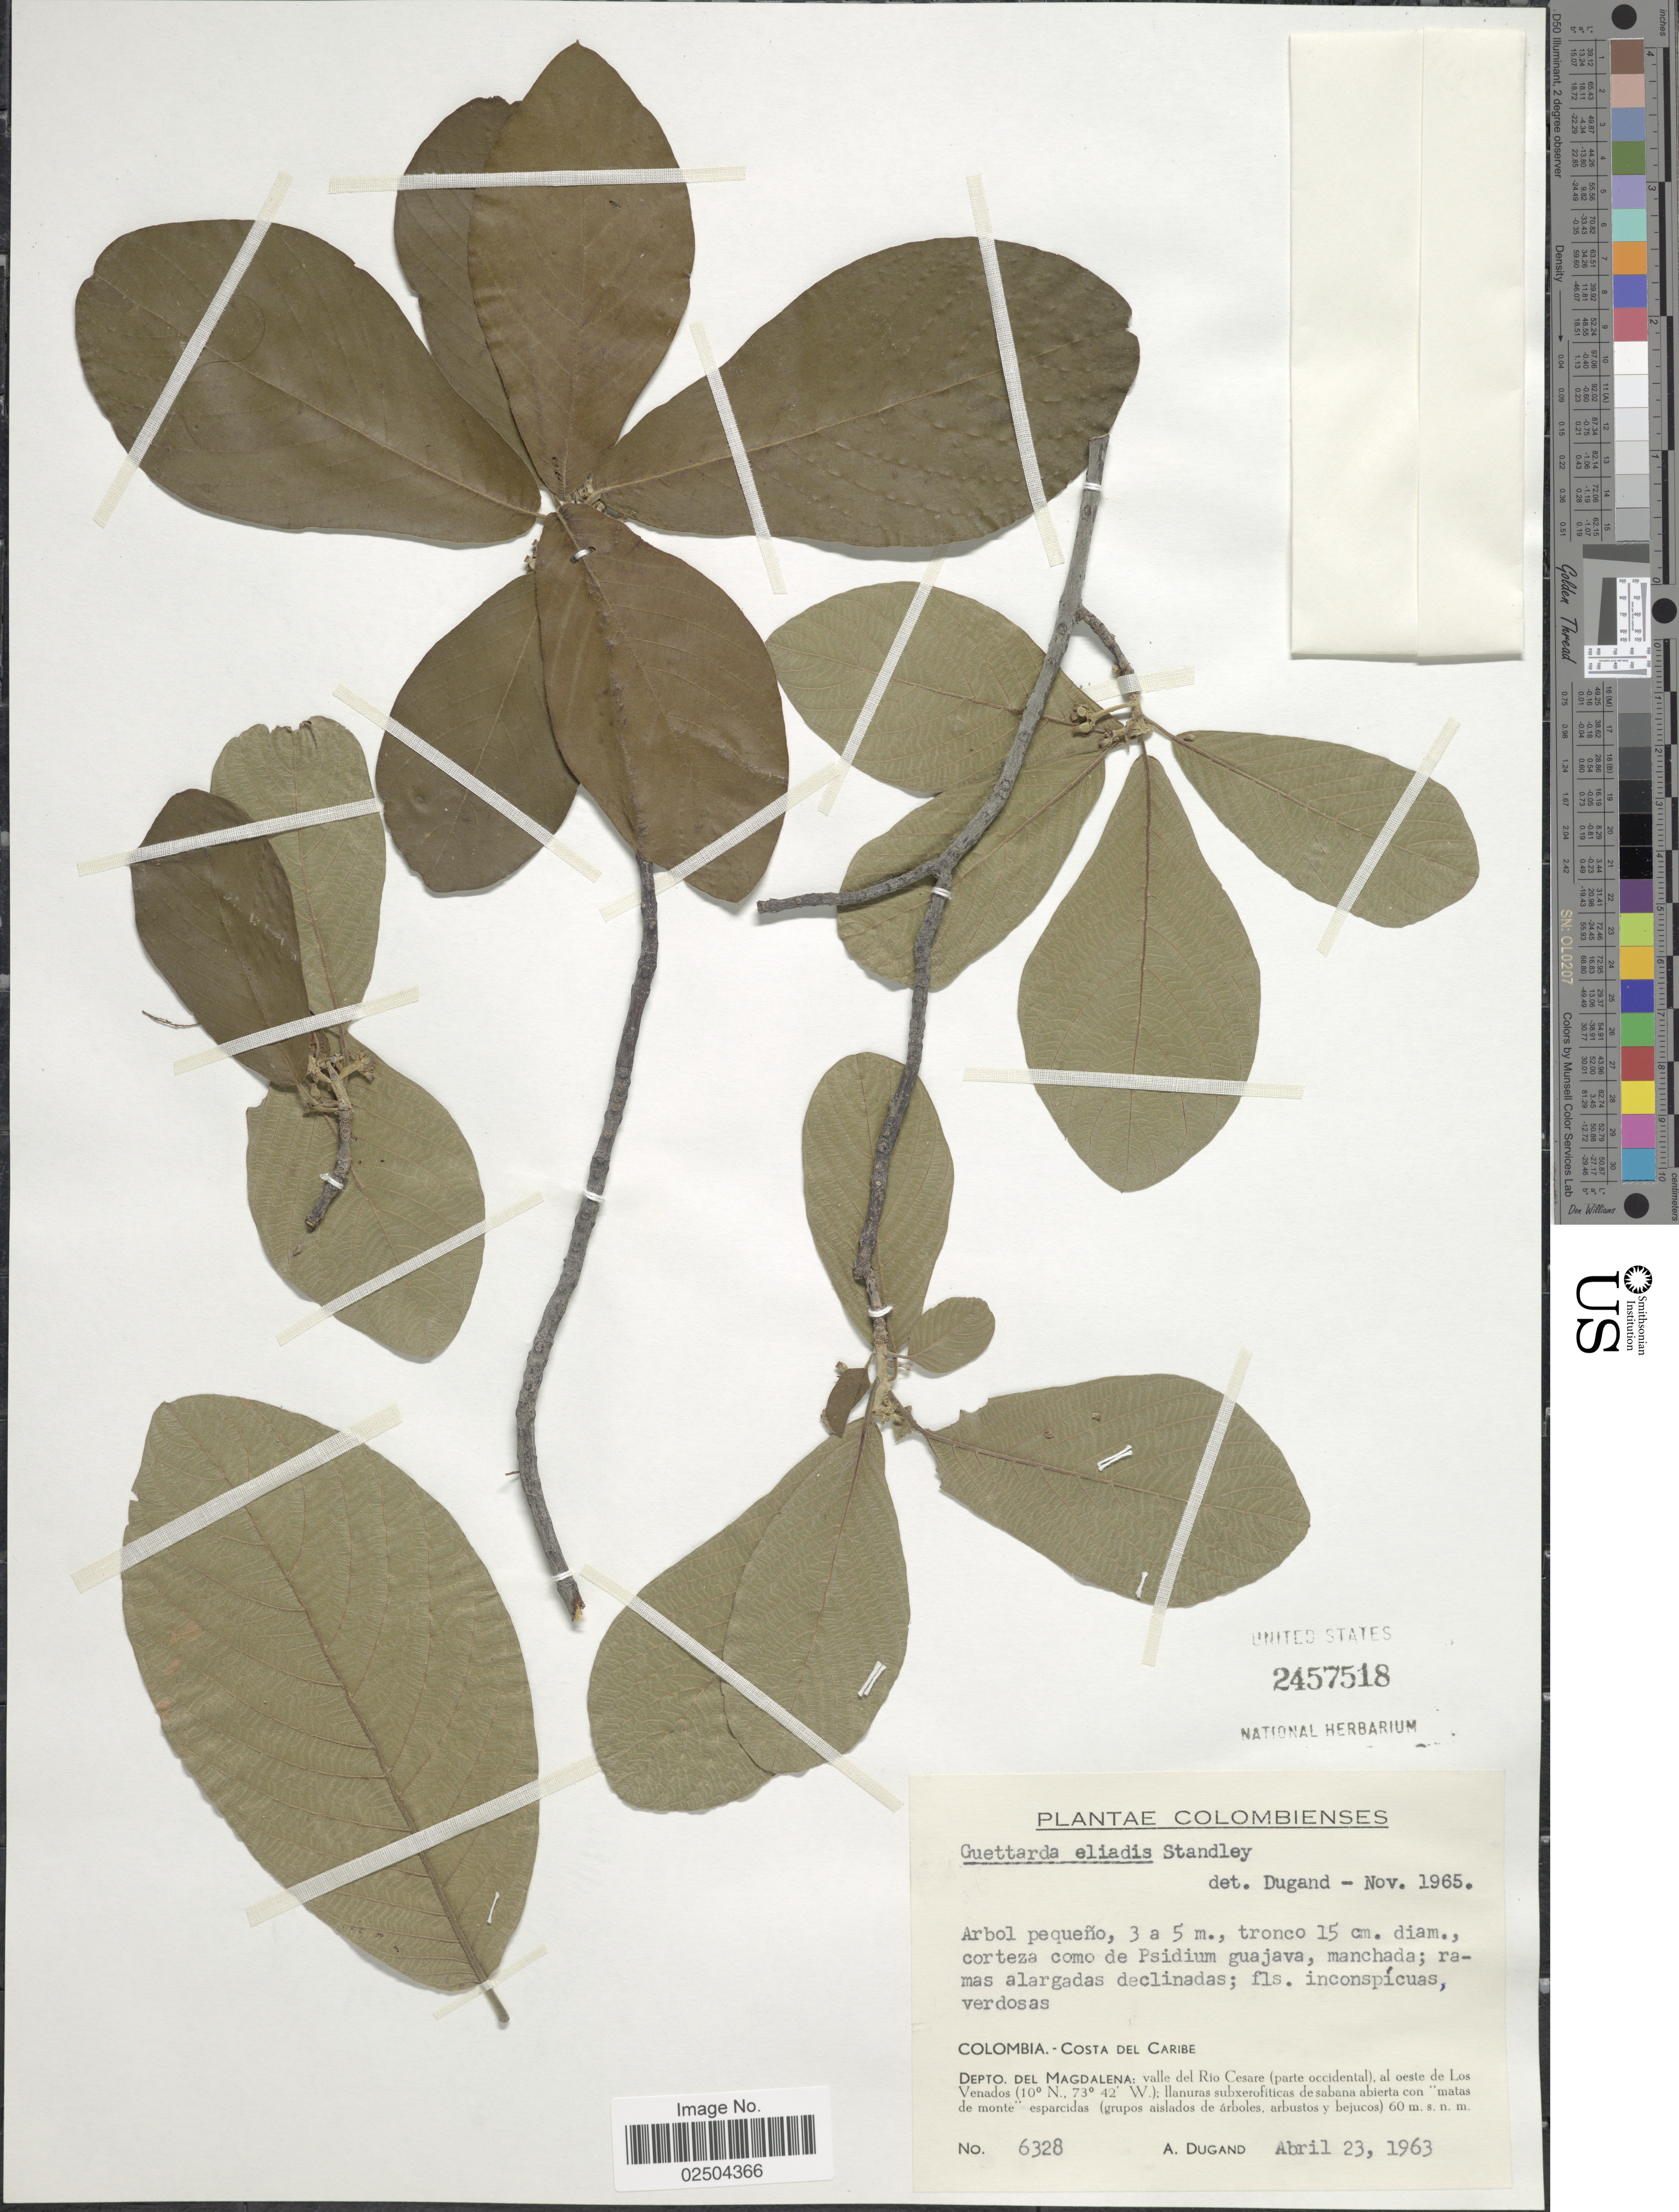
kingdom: Plantae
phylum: Tracheophyta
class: Magnoliopsida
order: Gentianales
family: Rubiaceae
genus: Guettarda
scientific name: Guettarda eliadis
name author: Standl.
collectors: A. Dugand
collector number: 6328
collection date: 1963-04-23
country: Colombia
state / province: Magdalena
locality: Costa del Caribe, Depto. de Magdalena: valle del Rio Cesare (parte occidental), al oeste de Los Venados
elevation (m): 60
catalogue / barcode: US 2457518